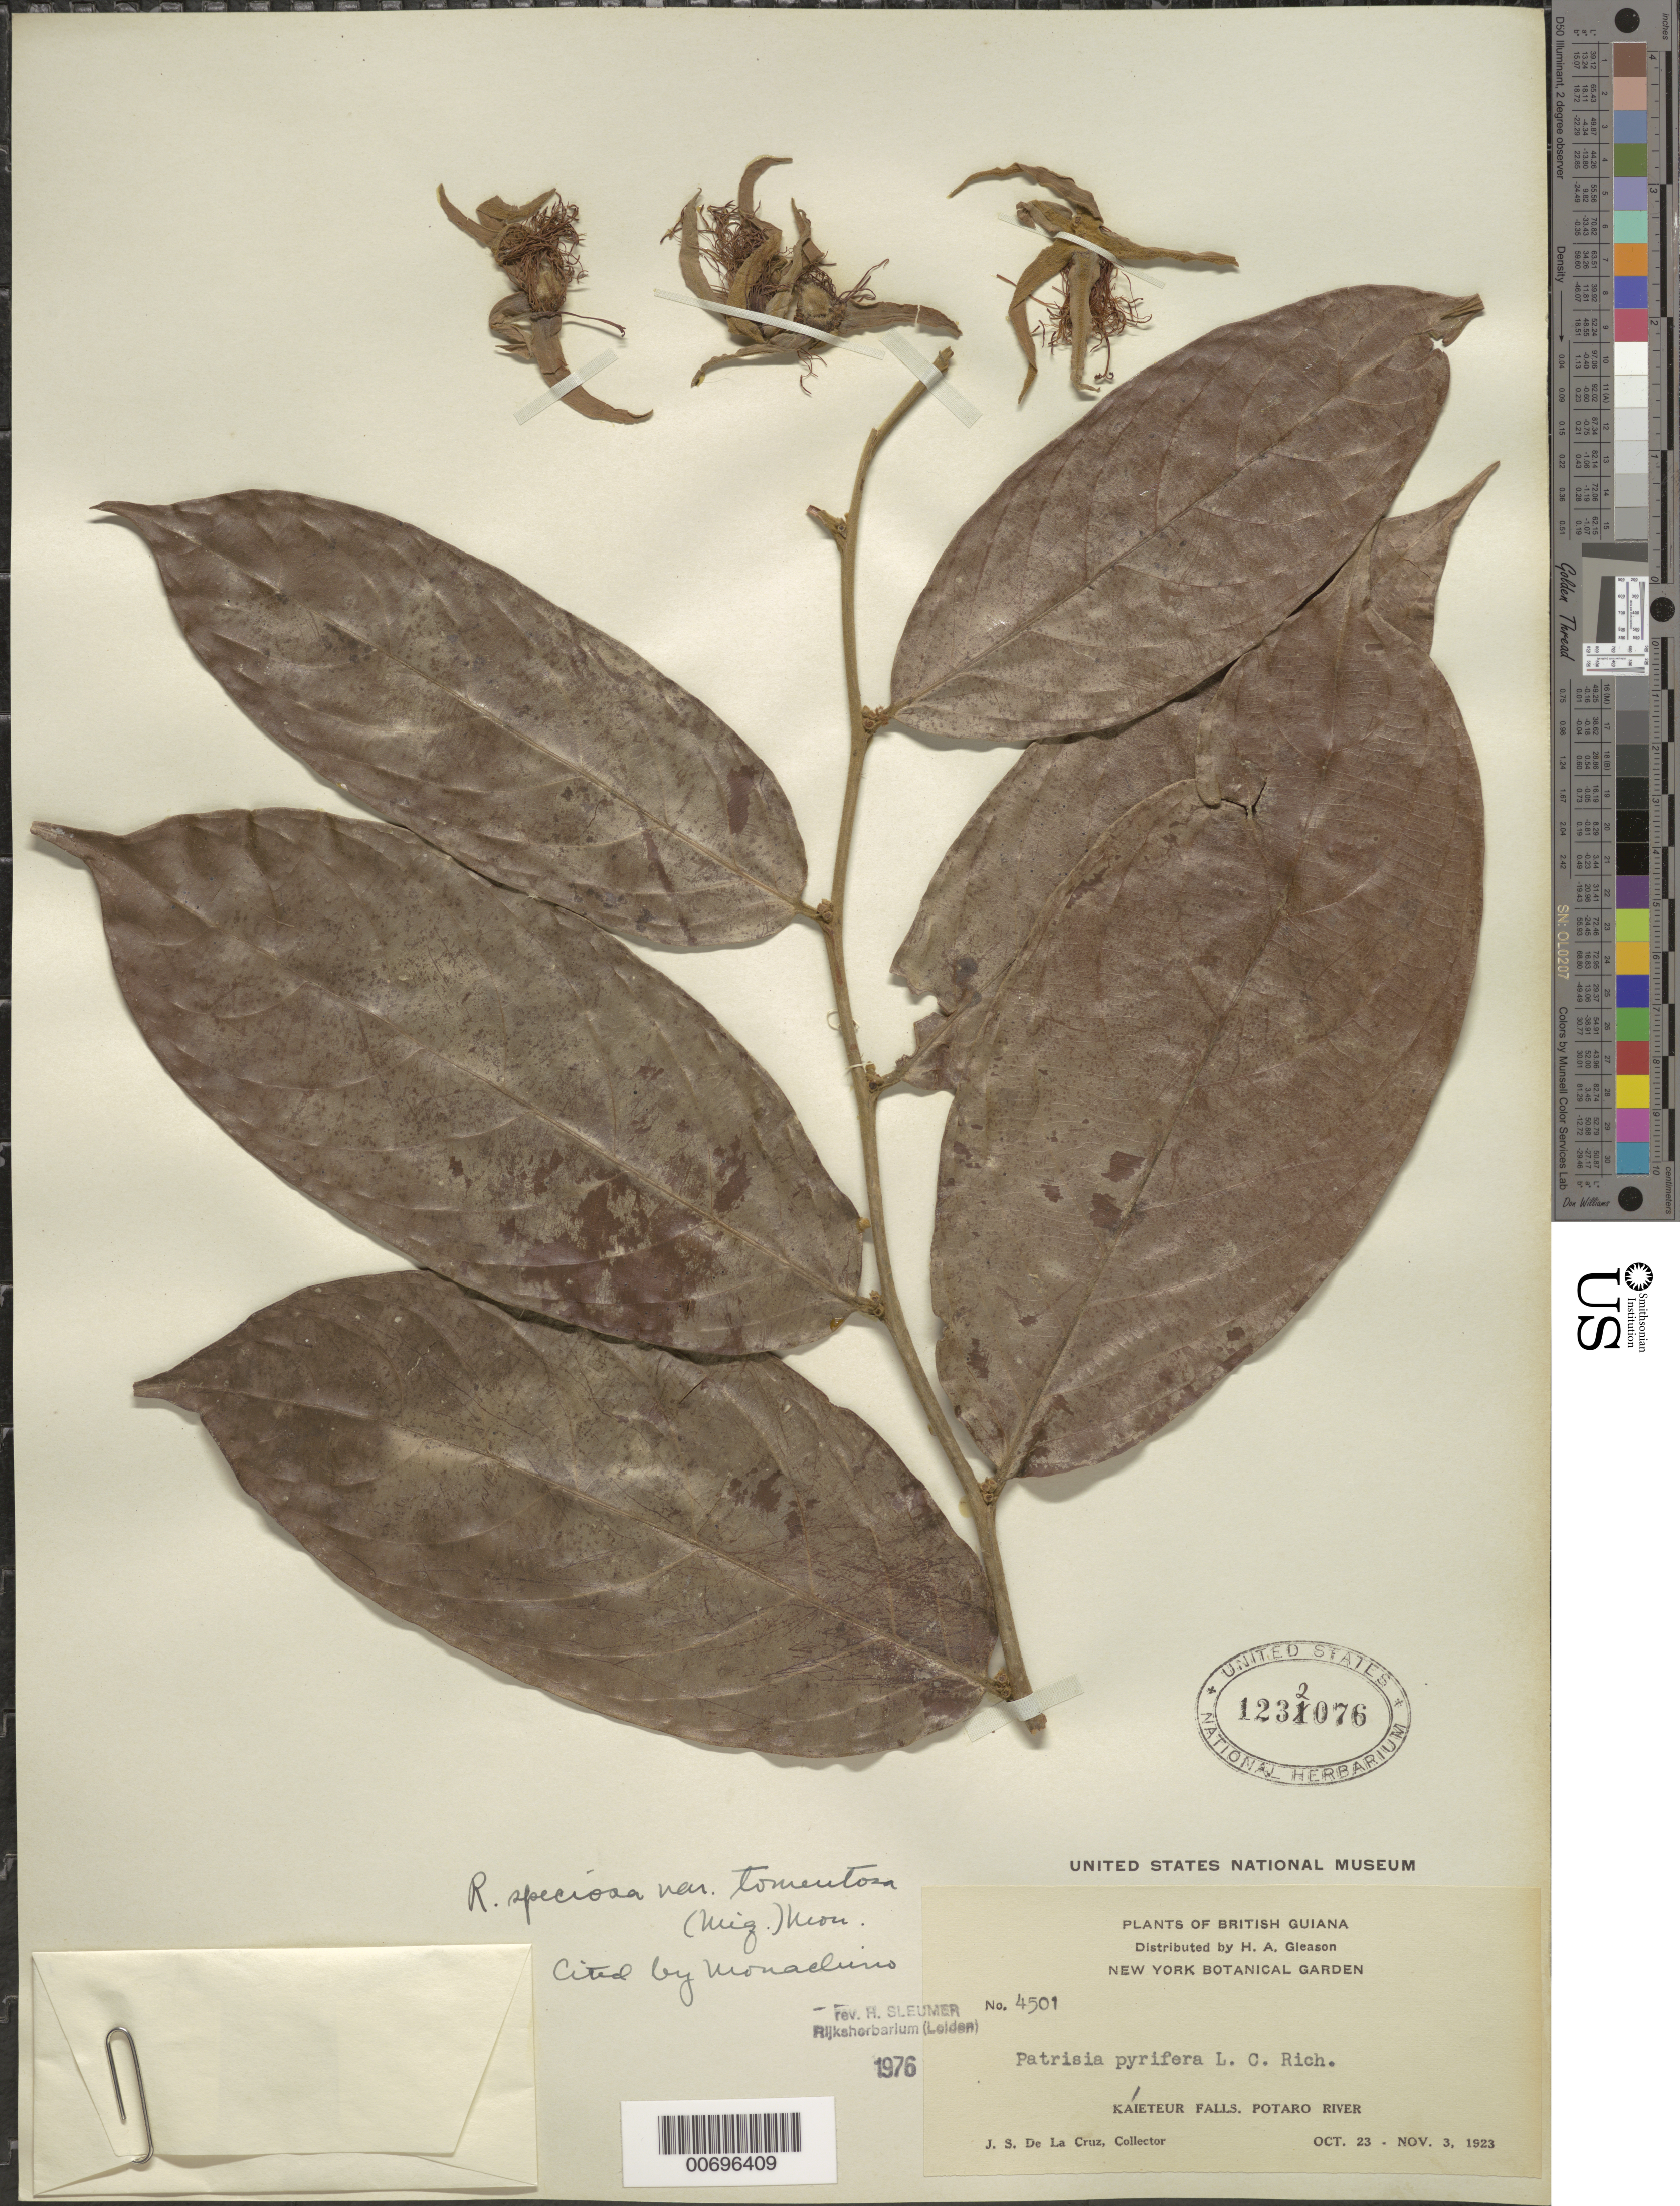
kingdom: Plantae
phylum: Tracheophyta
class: Magnoliopsida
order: Malpighiales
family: Salicaceae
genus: Ryania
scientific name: Ryania speciosa var. tomentosa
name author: (Miq.) Monach.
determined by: Sleumer, H. O.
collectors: J. S. de la Cruz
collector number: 4501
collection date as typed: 23-Oct-23 to 3-Nov-23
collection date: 1923-10-23/1923-11-03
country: Guyana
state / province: Potaro-Siparuni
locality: Kaieteur Falls, Potaro R.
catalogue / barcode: US 1232076